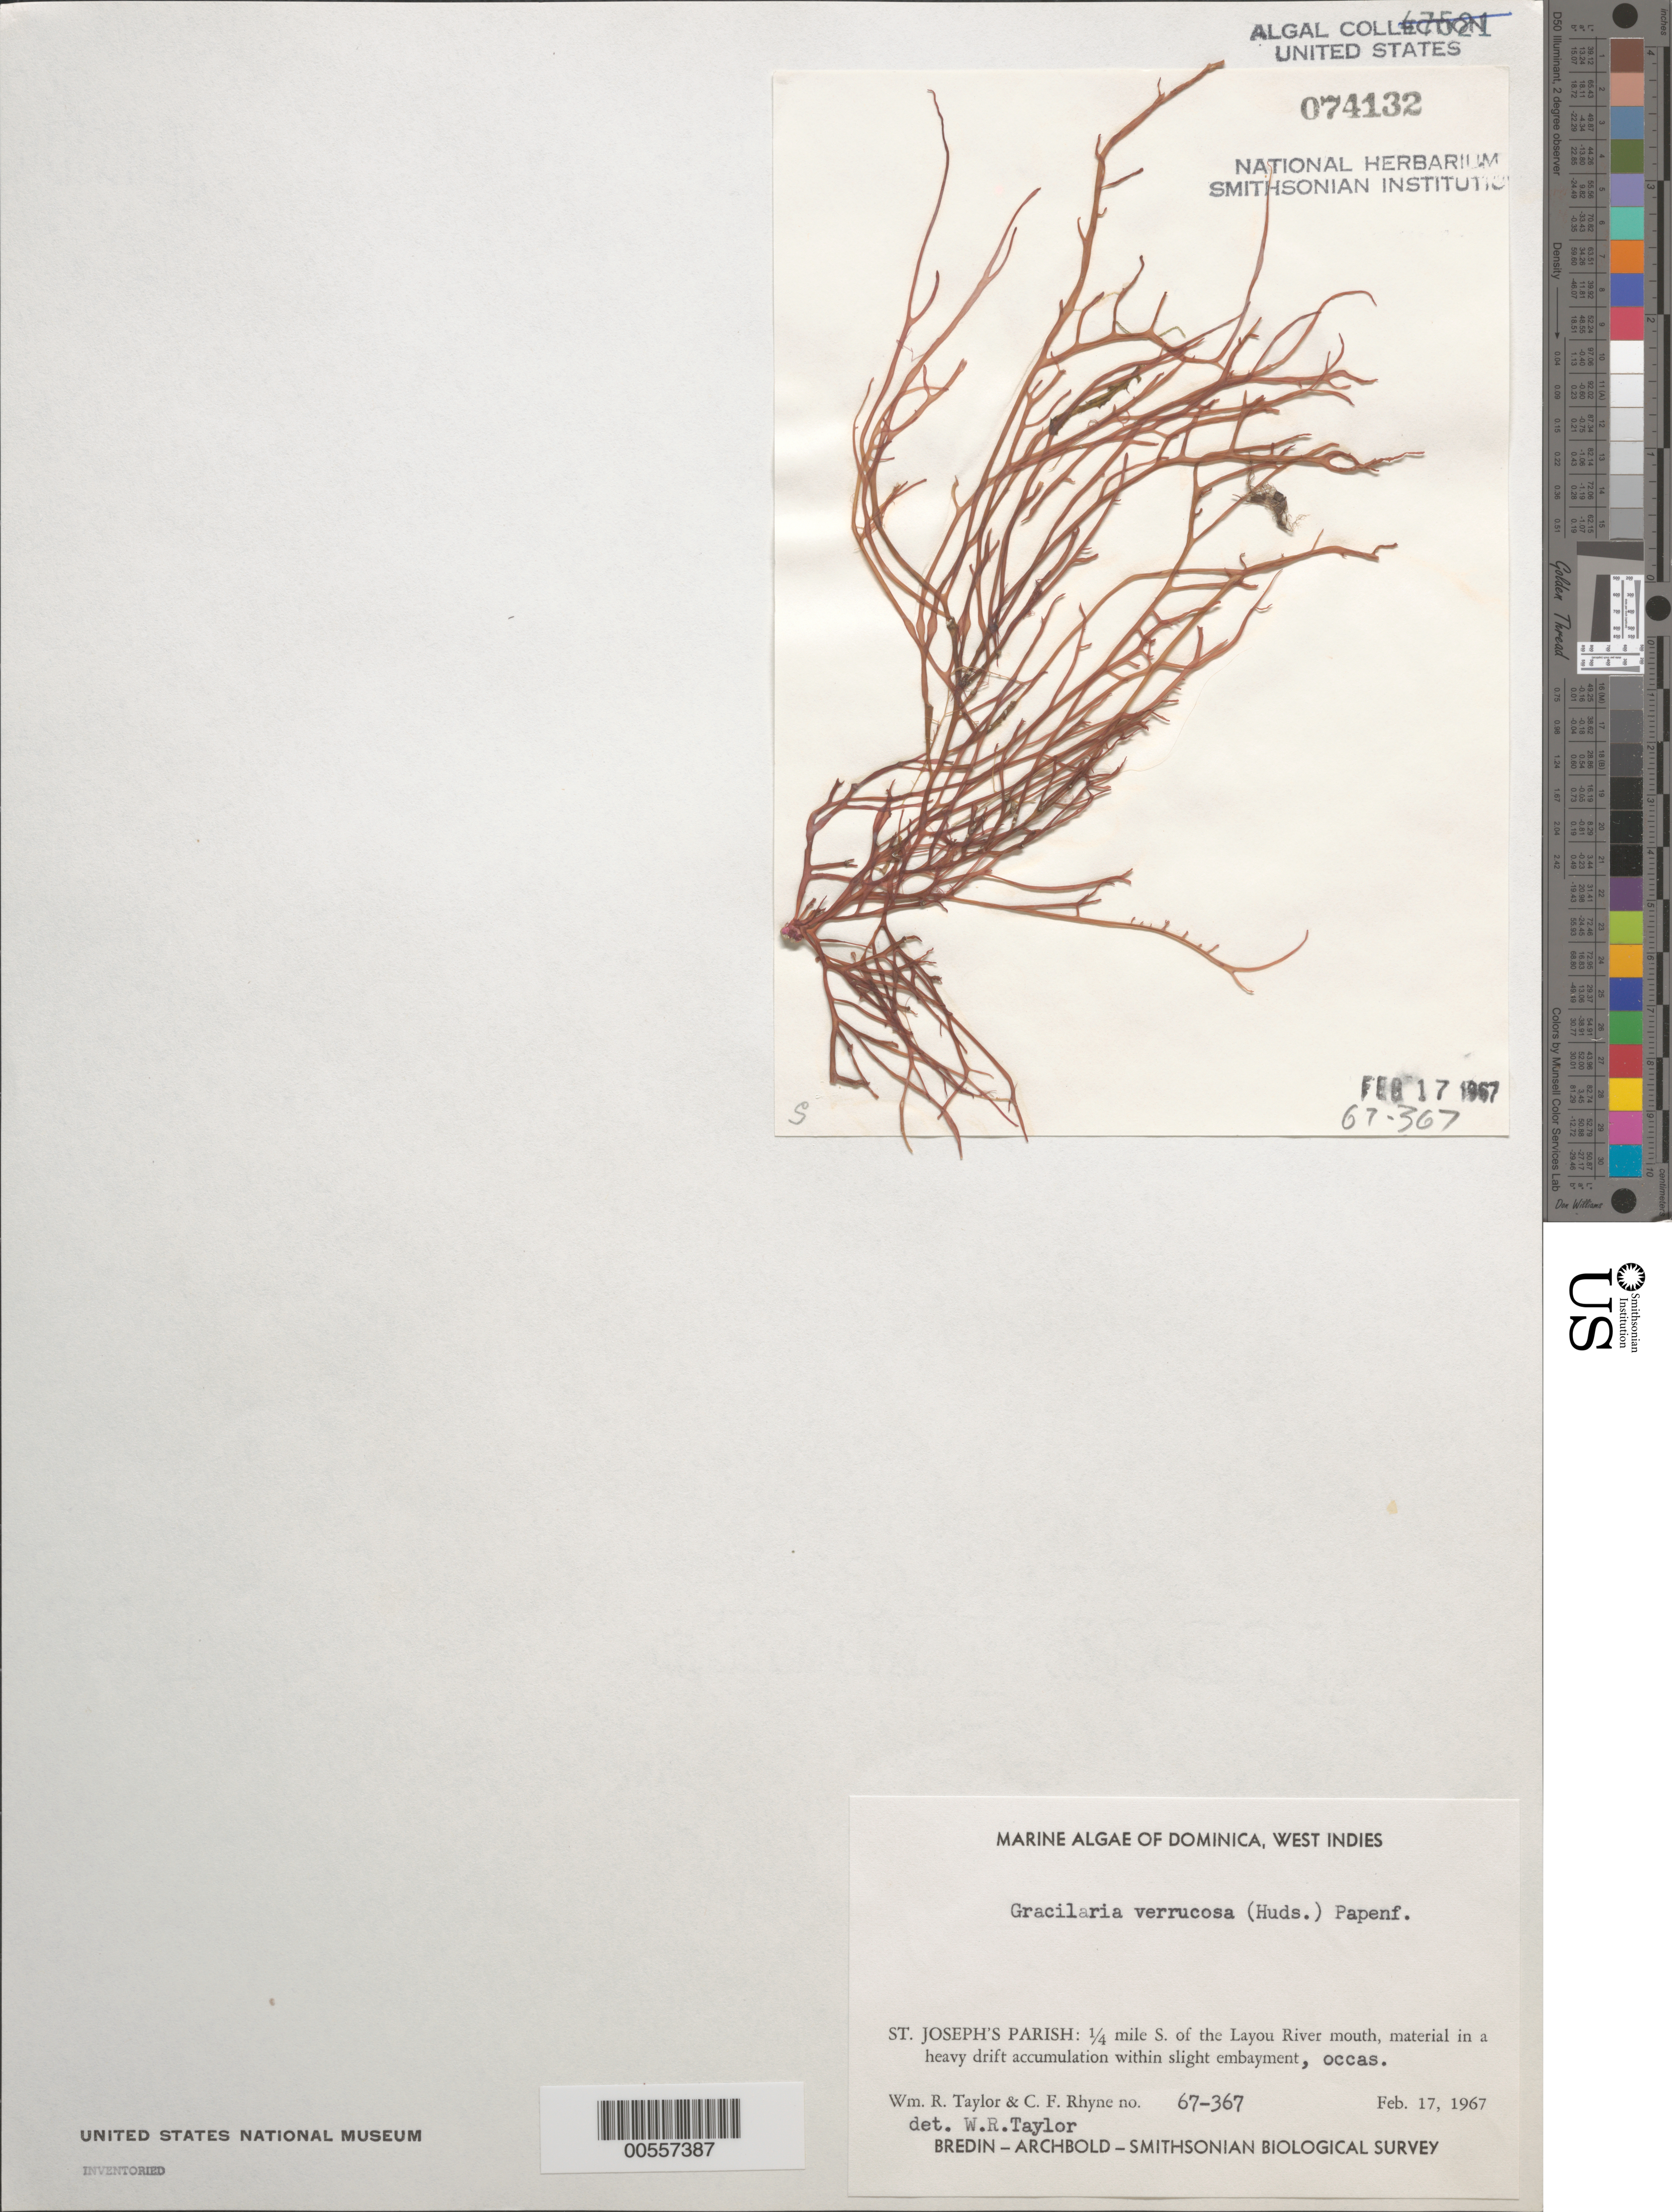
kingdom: Plantae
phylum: Rhodophyta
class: Florideophyceae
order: Gracilariales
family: Gracilariaceae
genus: Gracilariopsis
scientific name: Gracilariopsis longissima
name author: (S.G. Gmel.) Steentoft et al.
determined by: Algae name updating Project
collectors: W. R. Taylor & C. Rhyne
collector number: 67-367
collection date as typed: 17 Feb 1967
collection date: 1967-02-17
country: Dominica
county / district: St. Joseph's Parish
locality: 0.25 mile south of Layou River mouth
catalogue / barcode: US 74132